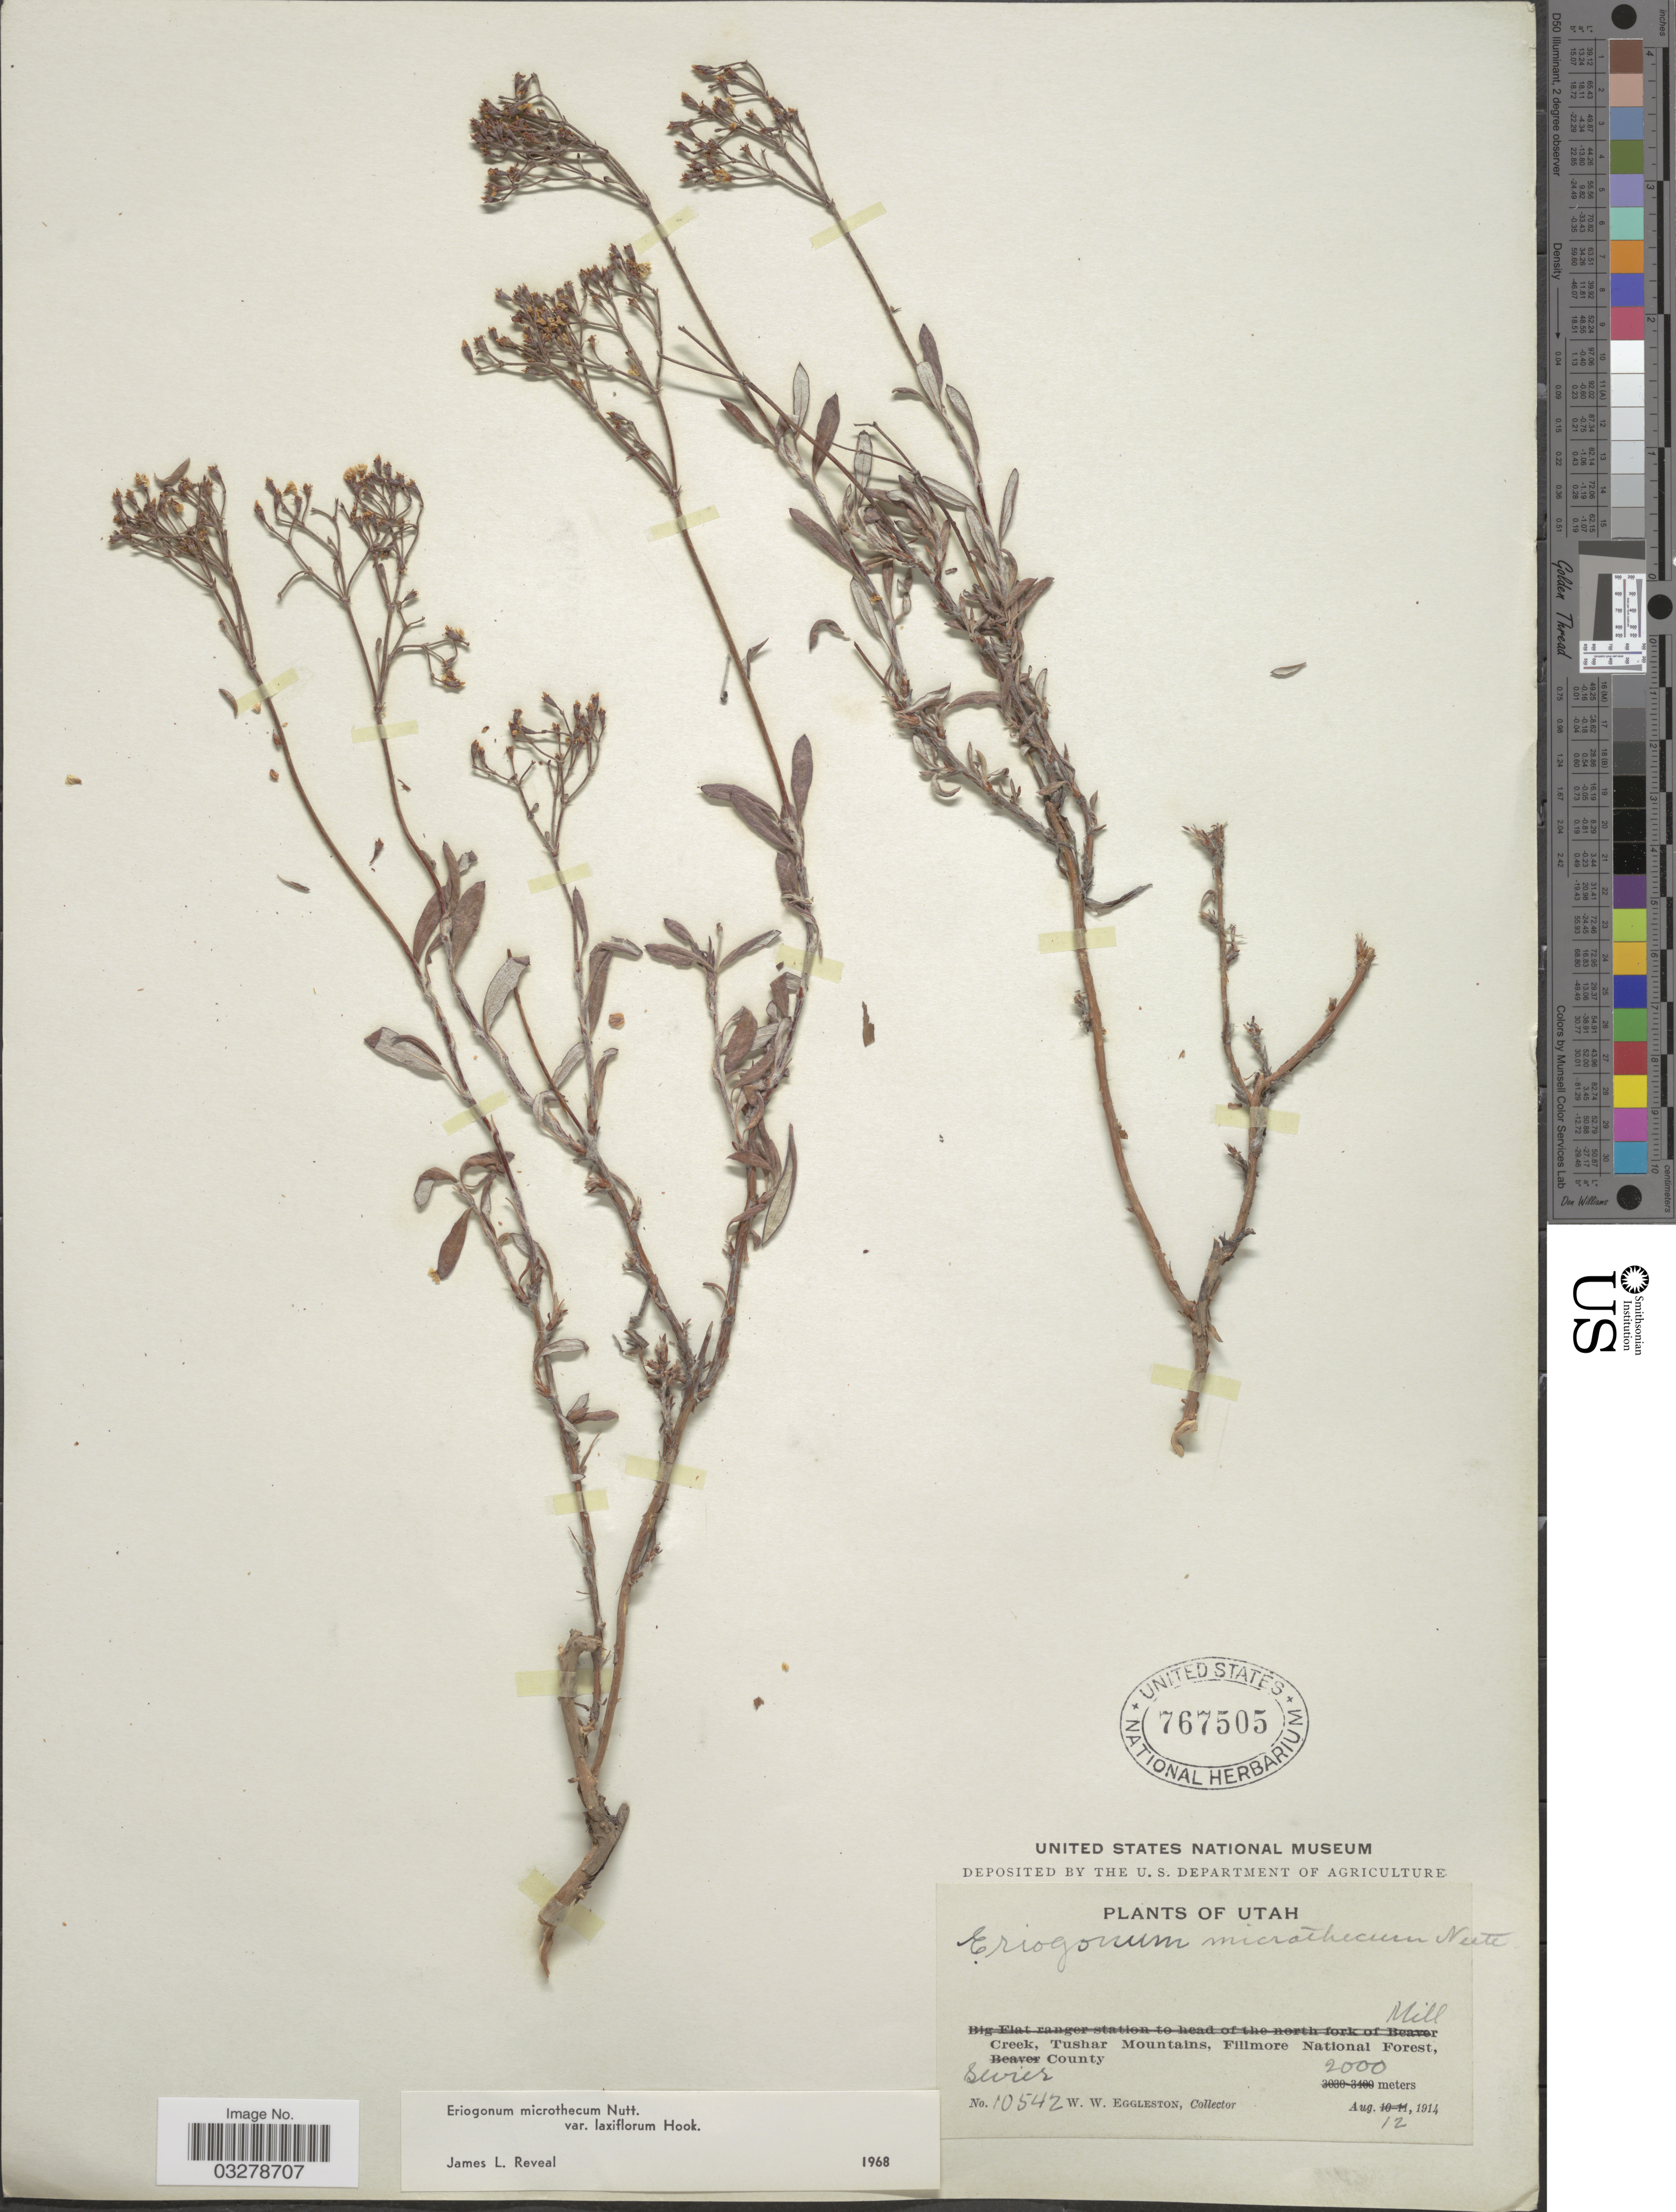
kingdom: Plantae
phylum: Tracheophyta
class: Magnoliopsida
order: Caryophyllales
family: Polygonaceae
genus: Eriogonum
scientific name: Eriogonum microtheca var. laxiflorum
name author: Hook.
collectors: W. W. Eggleston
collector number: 10542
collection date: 1914-08-12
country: United States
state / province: Utah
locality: Mill Creek Tushar Mountains, Fillmore National Forest. Sevier County.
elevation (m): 2000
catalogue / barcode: US 767505